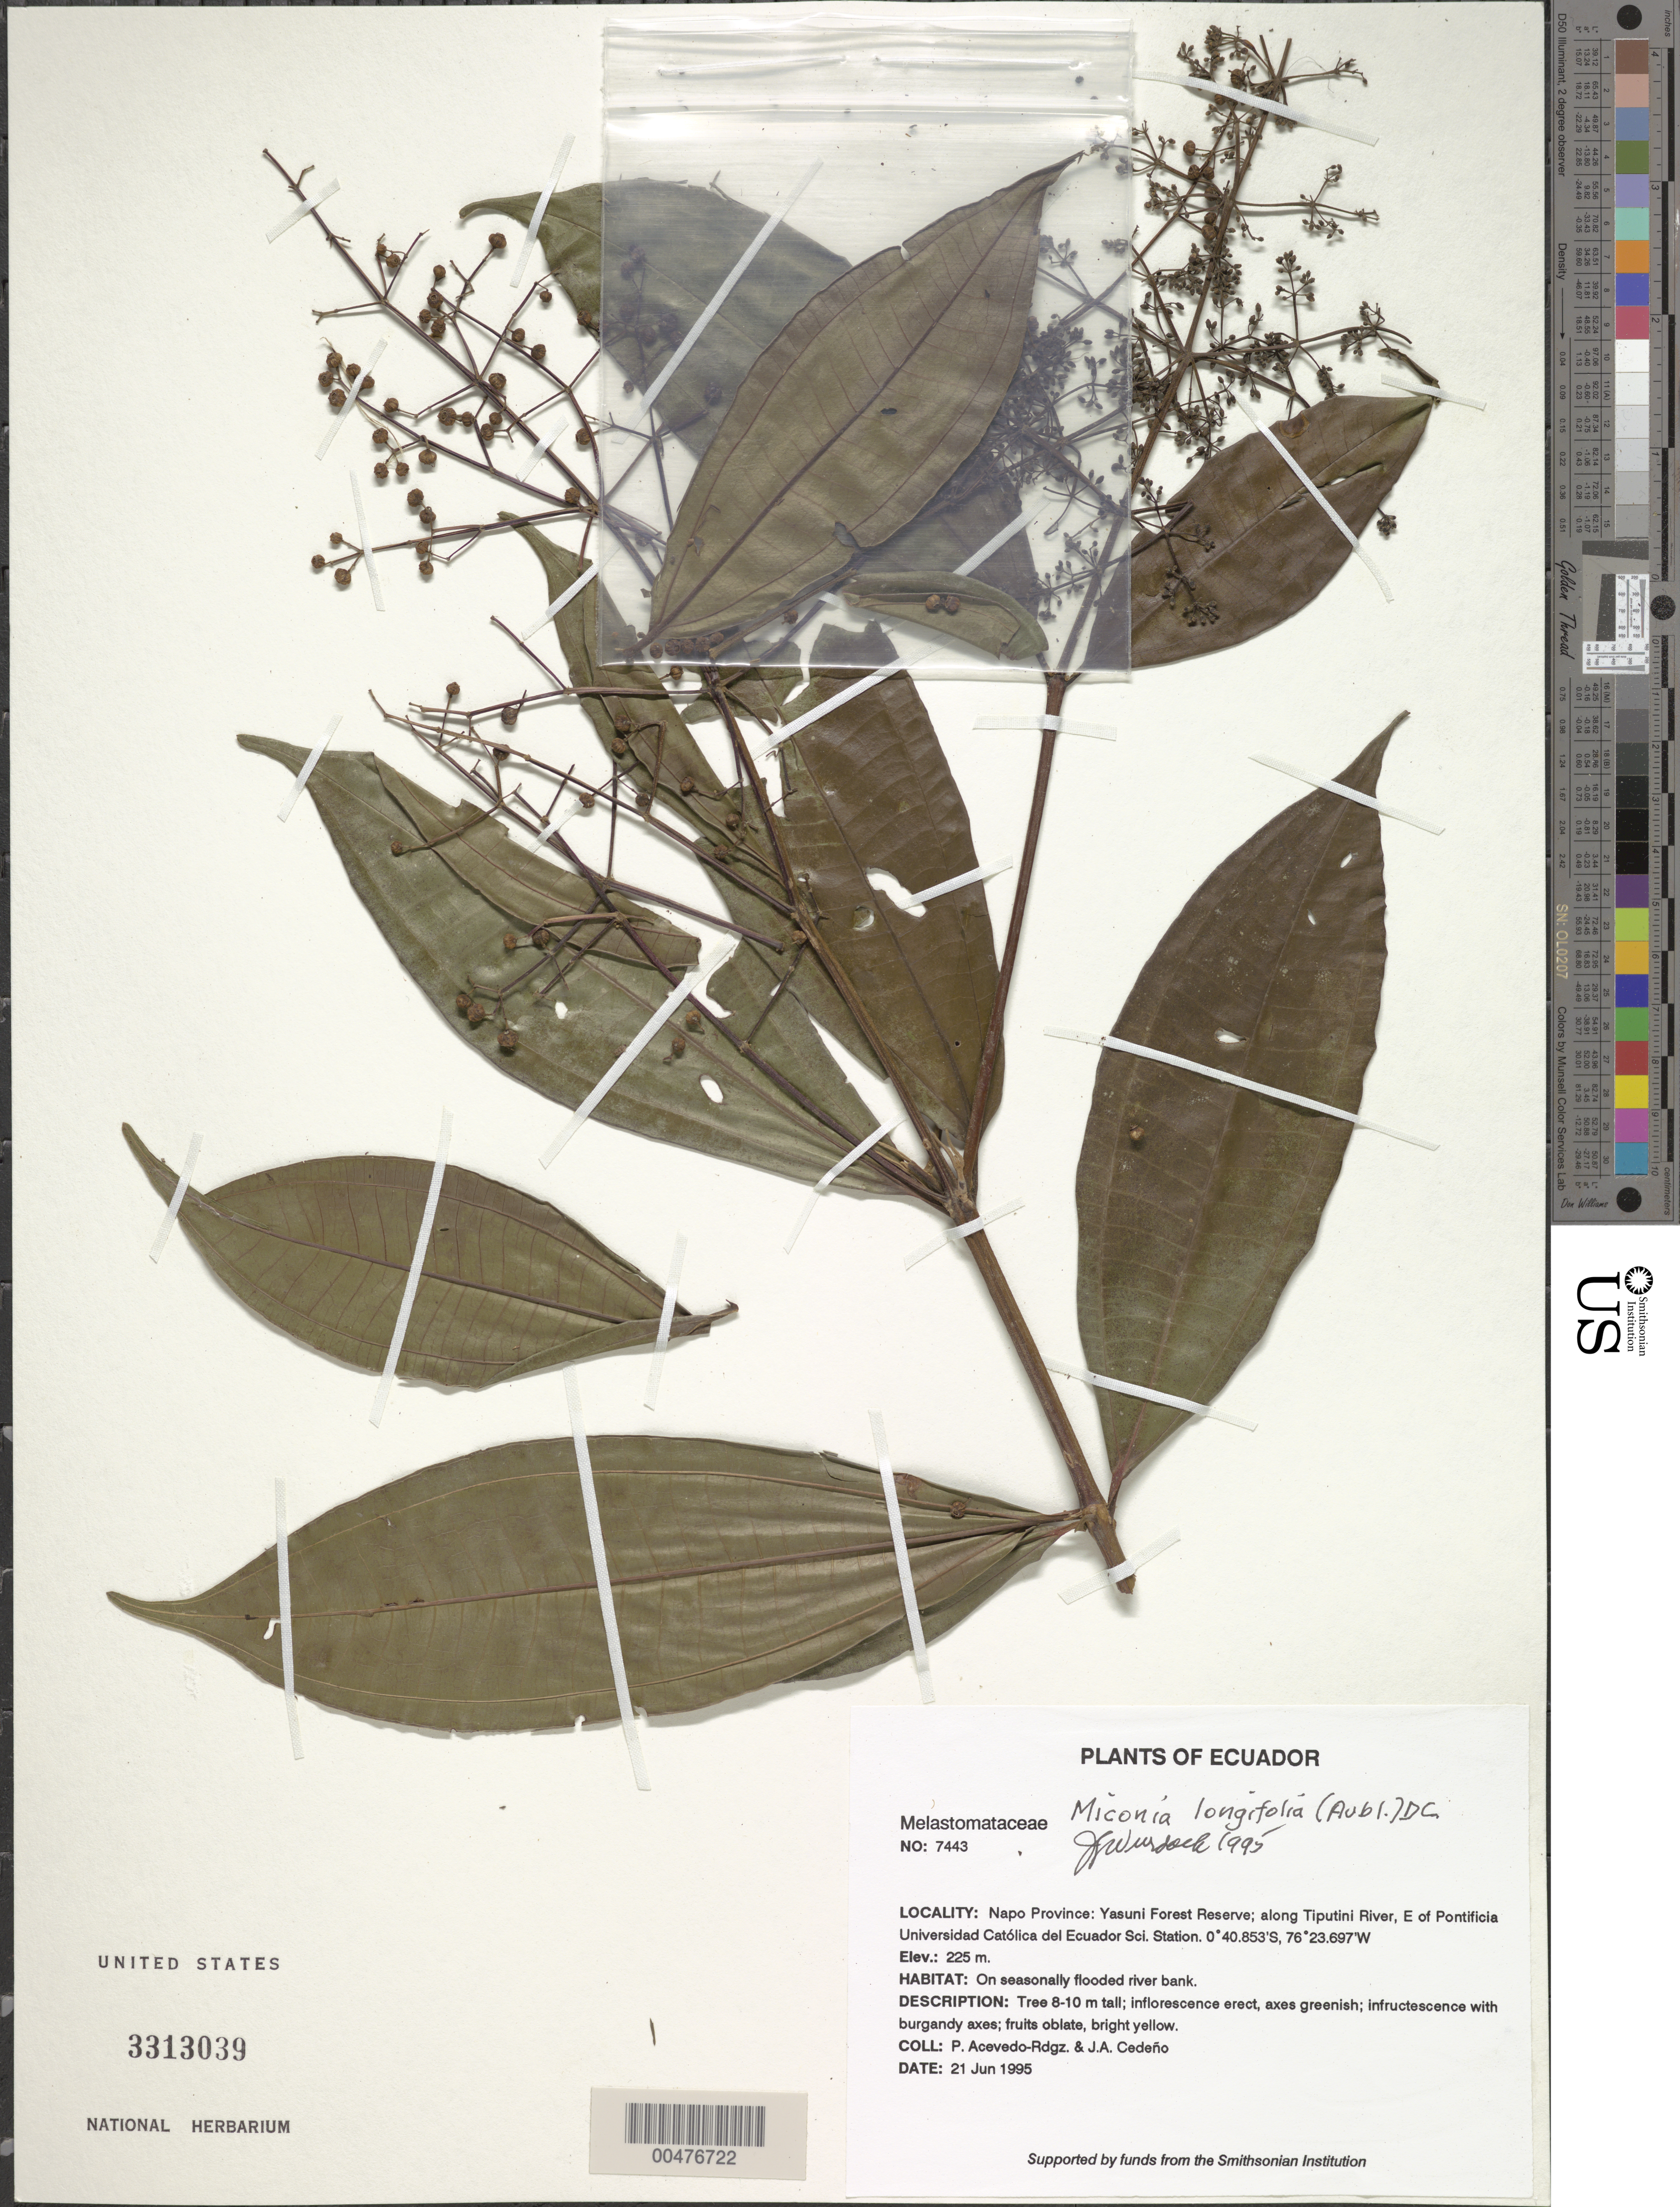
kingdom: Plantae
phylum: Tracheophyta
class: Magnoliopsida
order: Myrtales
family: Melastomataceae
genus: Miconia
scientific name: Miconia longifolia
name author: (Aubl.) DC.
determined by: Wurdack, John J., (US), US (UNITED STATES)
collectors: P. Acevedo-Rodr. & J. A. Cedeño M.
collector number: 7443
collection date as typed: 21 Jun 1995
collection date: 1995-06-21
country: Ecuador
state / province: Napo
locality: Napo Province: Yasuni Forest Reserve; along Tiputini River, E of Pontificia Universidad Católica del Ecuador Sci. Station.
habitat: On seasonally flooded river bank.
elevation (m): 225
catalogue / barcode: US 3313039